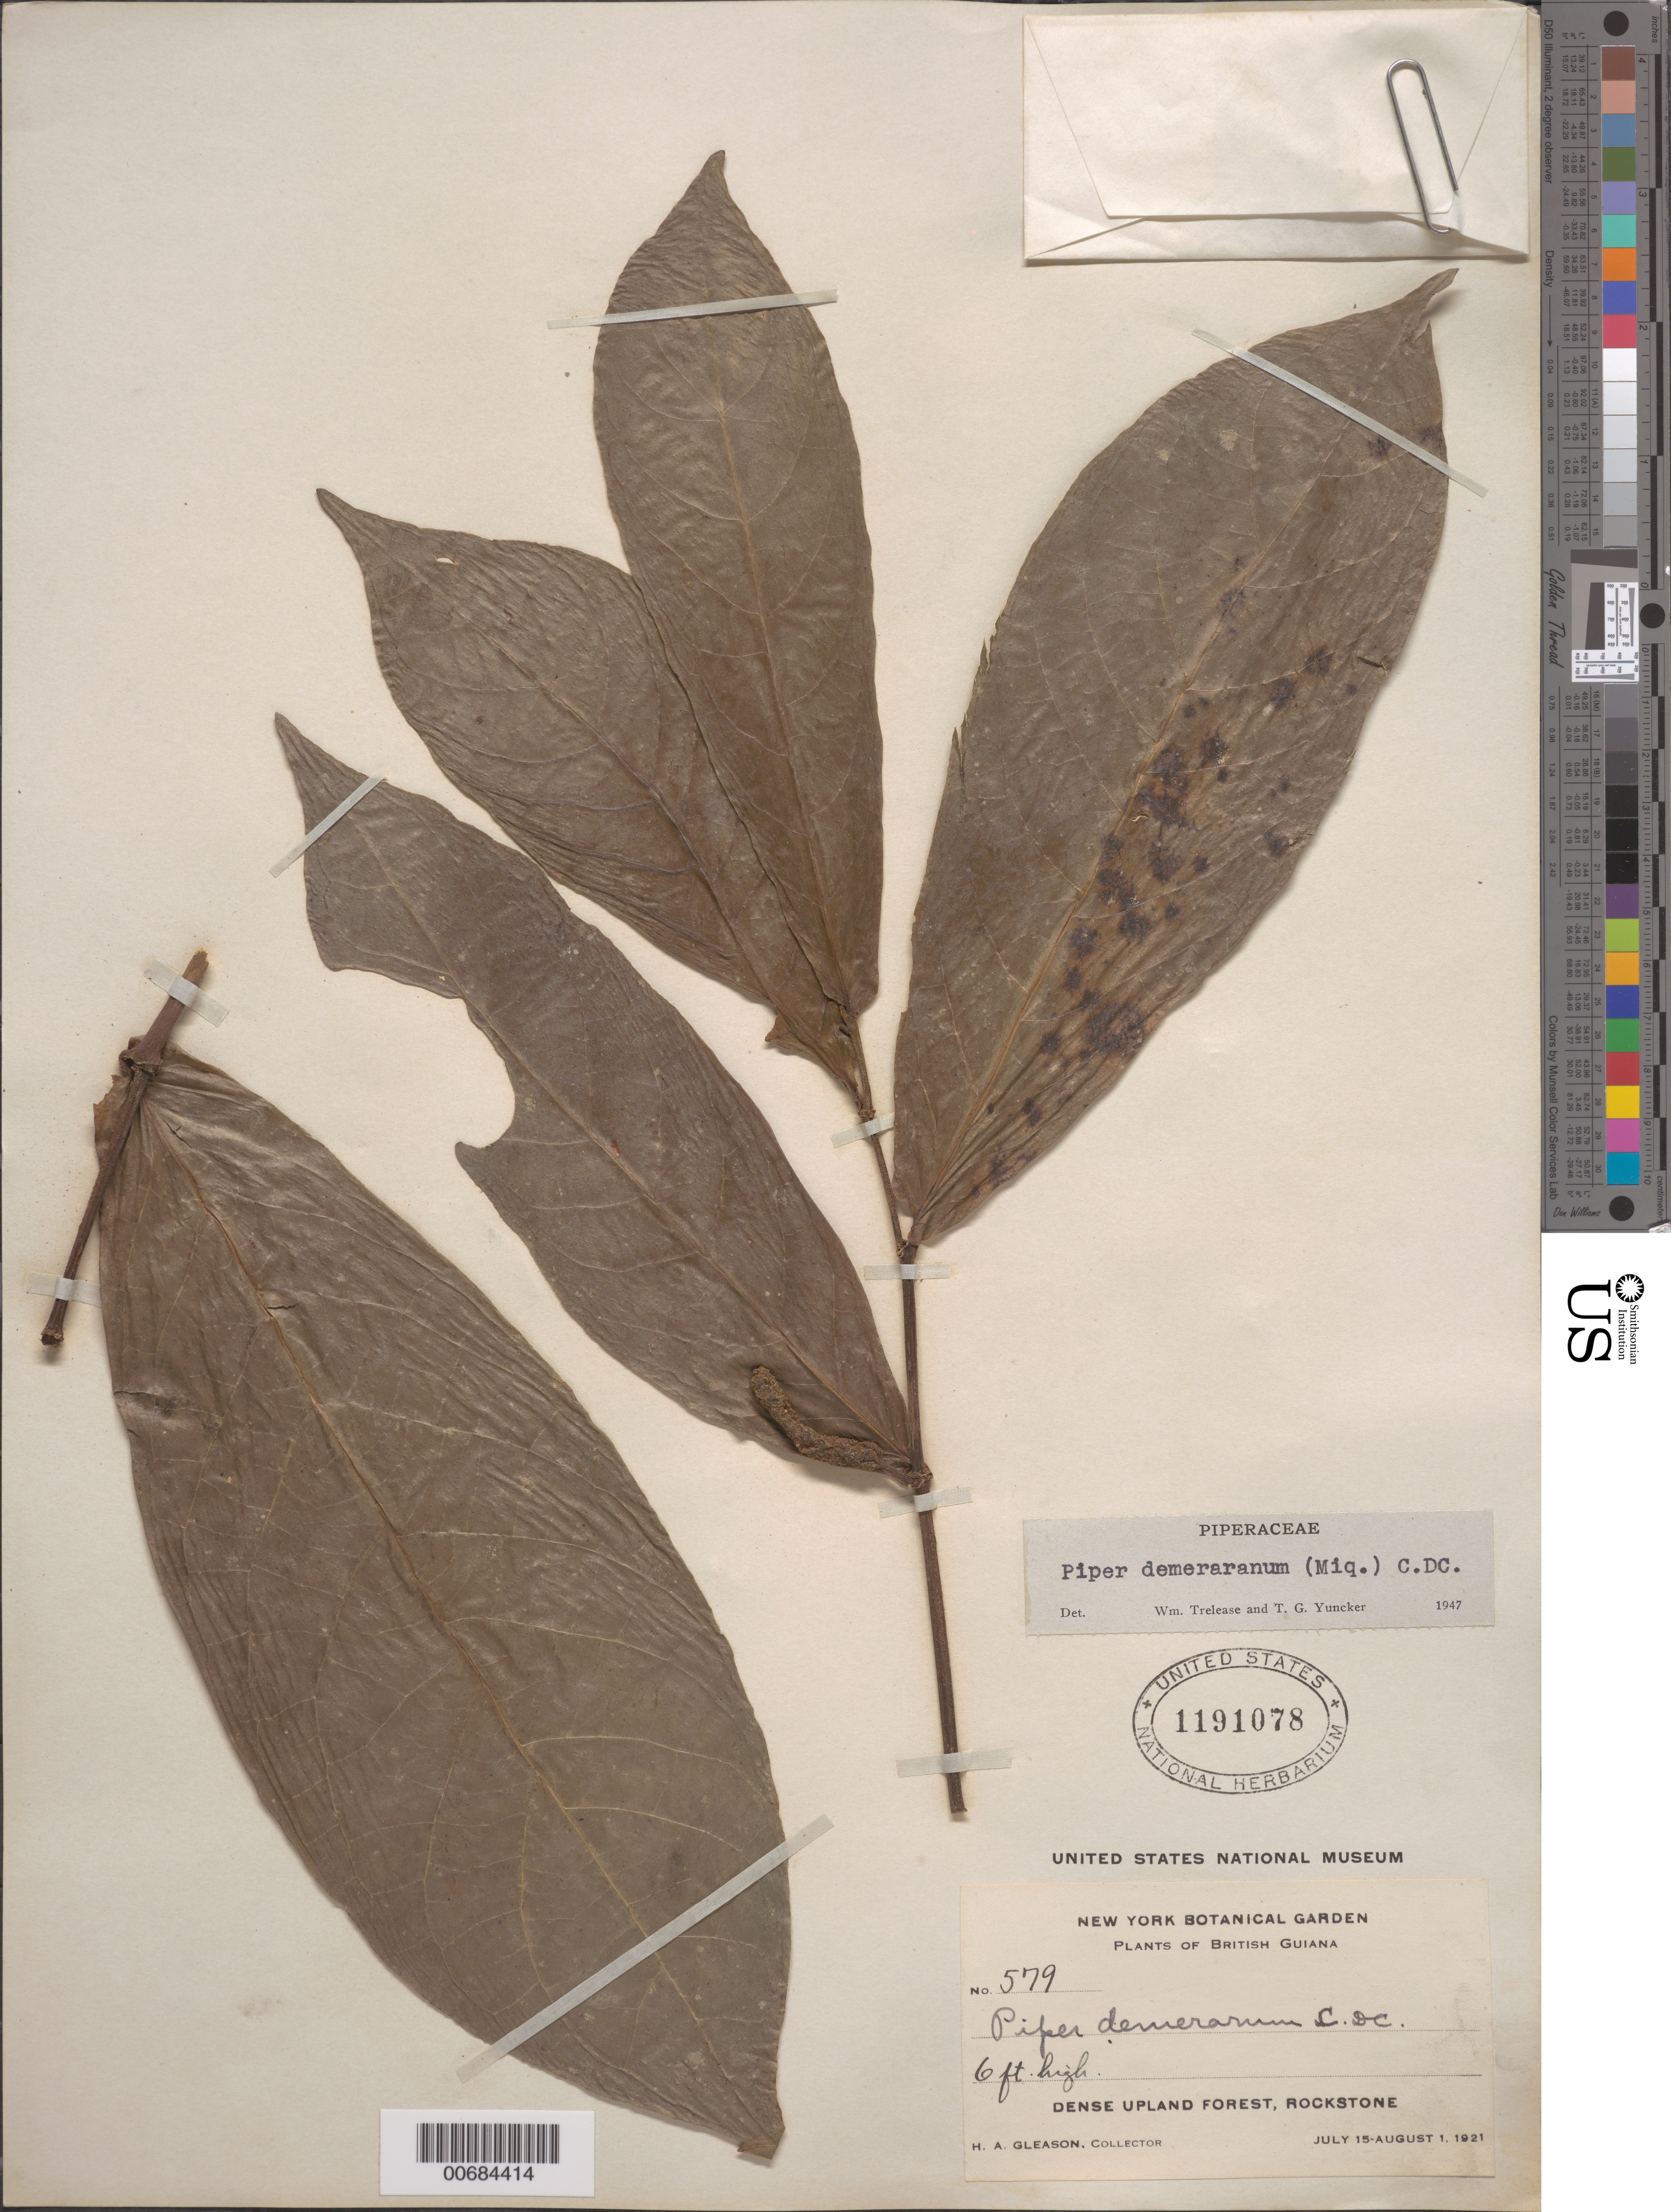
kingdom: Plantae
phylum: Tracheophyta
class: Magnoliopsida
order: Piperales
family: Piperaceae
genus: Piper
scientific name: Piper demeraranum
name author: (Miq.) C. DC.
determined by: Gleason, --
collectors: H. A. Gleason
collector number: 579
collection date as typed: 15-Jul-21 to 1-Aug-21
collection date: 1921-07-15/1921-08-01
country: Guyana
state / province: U. Demerara-Berbice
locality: Rockstone, in and about the village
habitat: Dense upland forest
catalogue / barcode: US 1191078